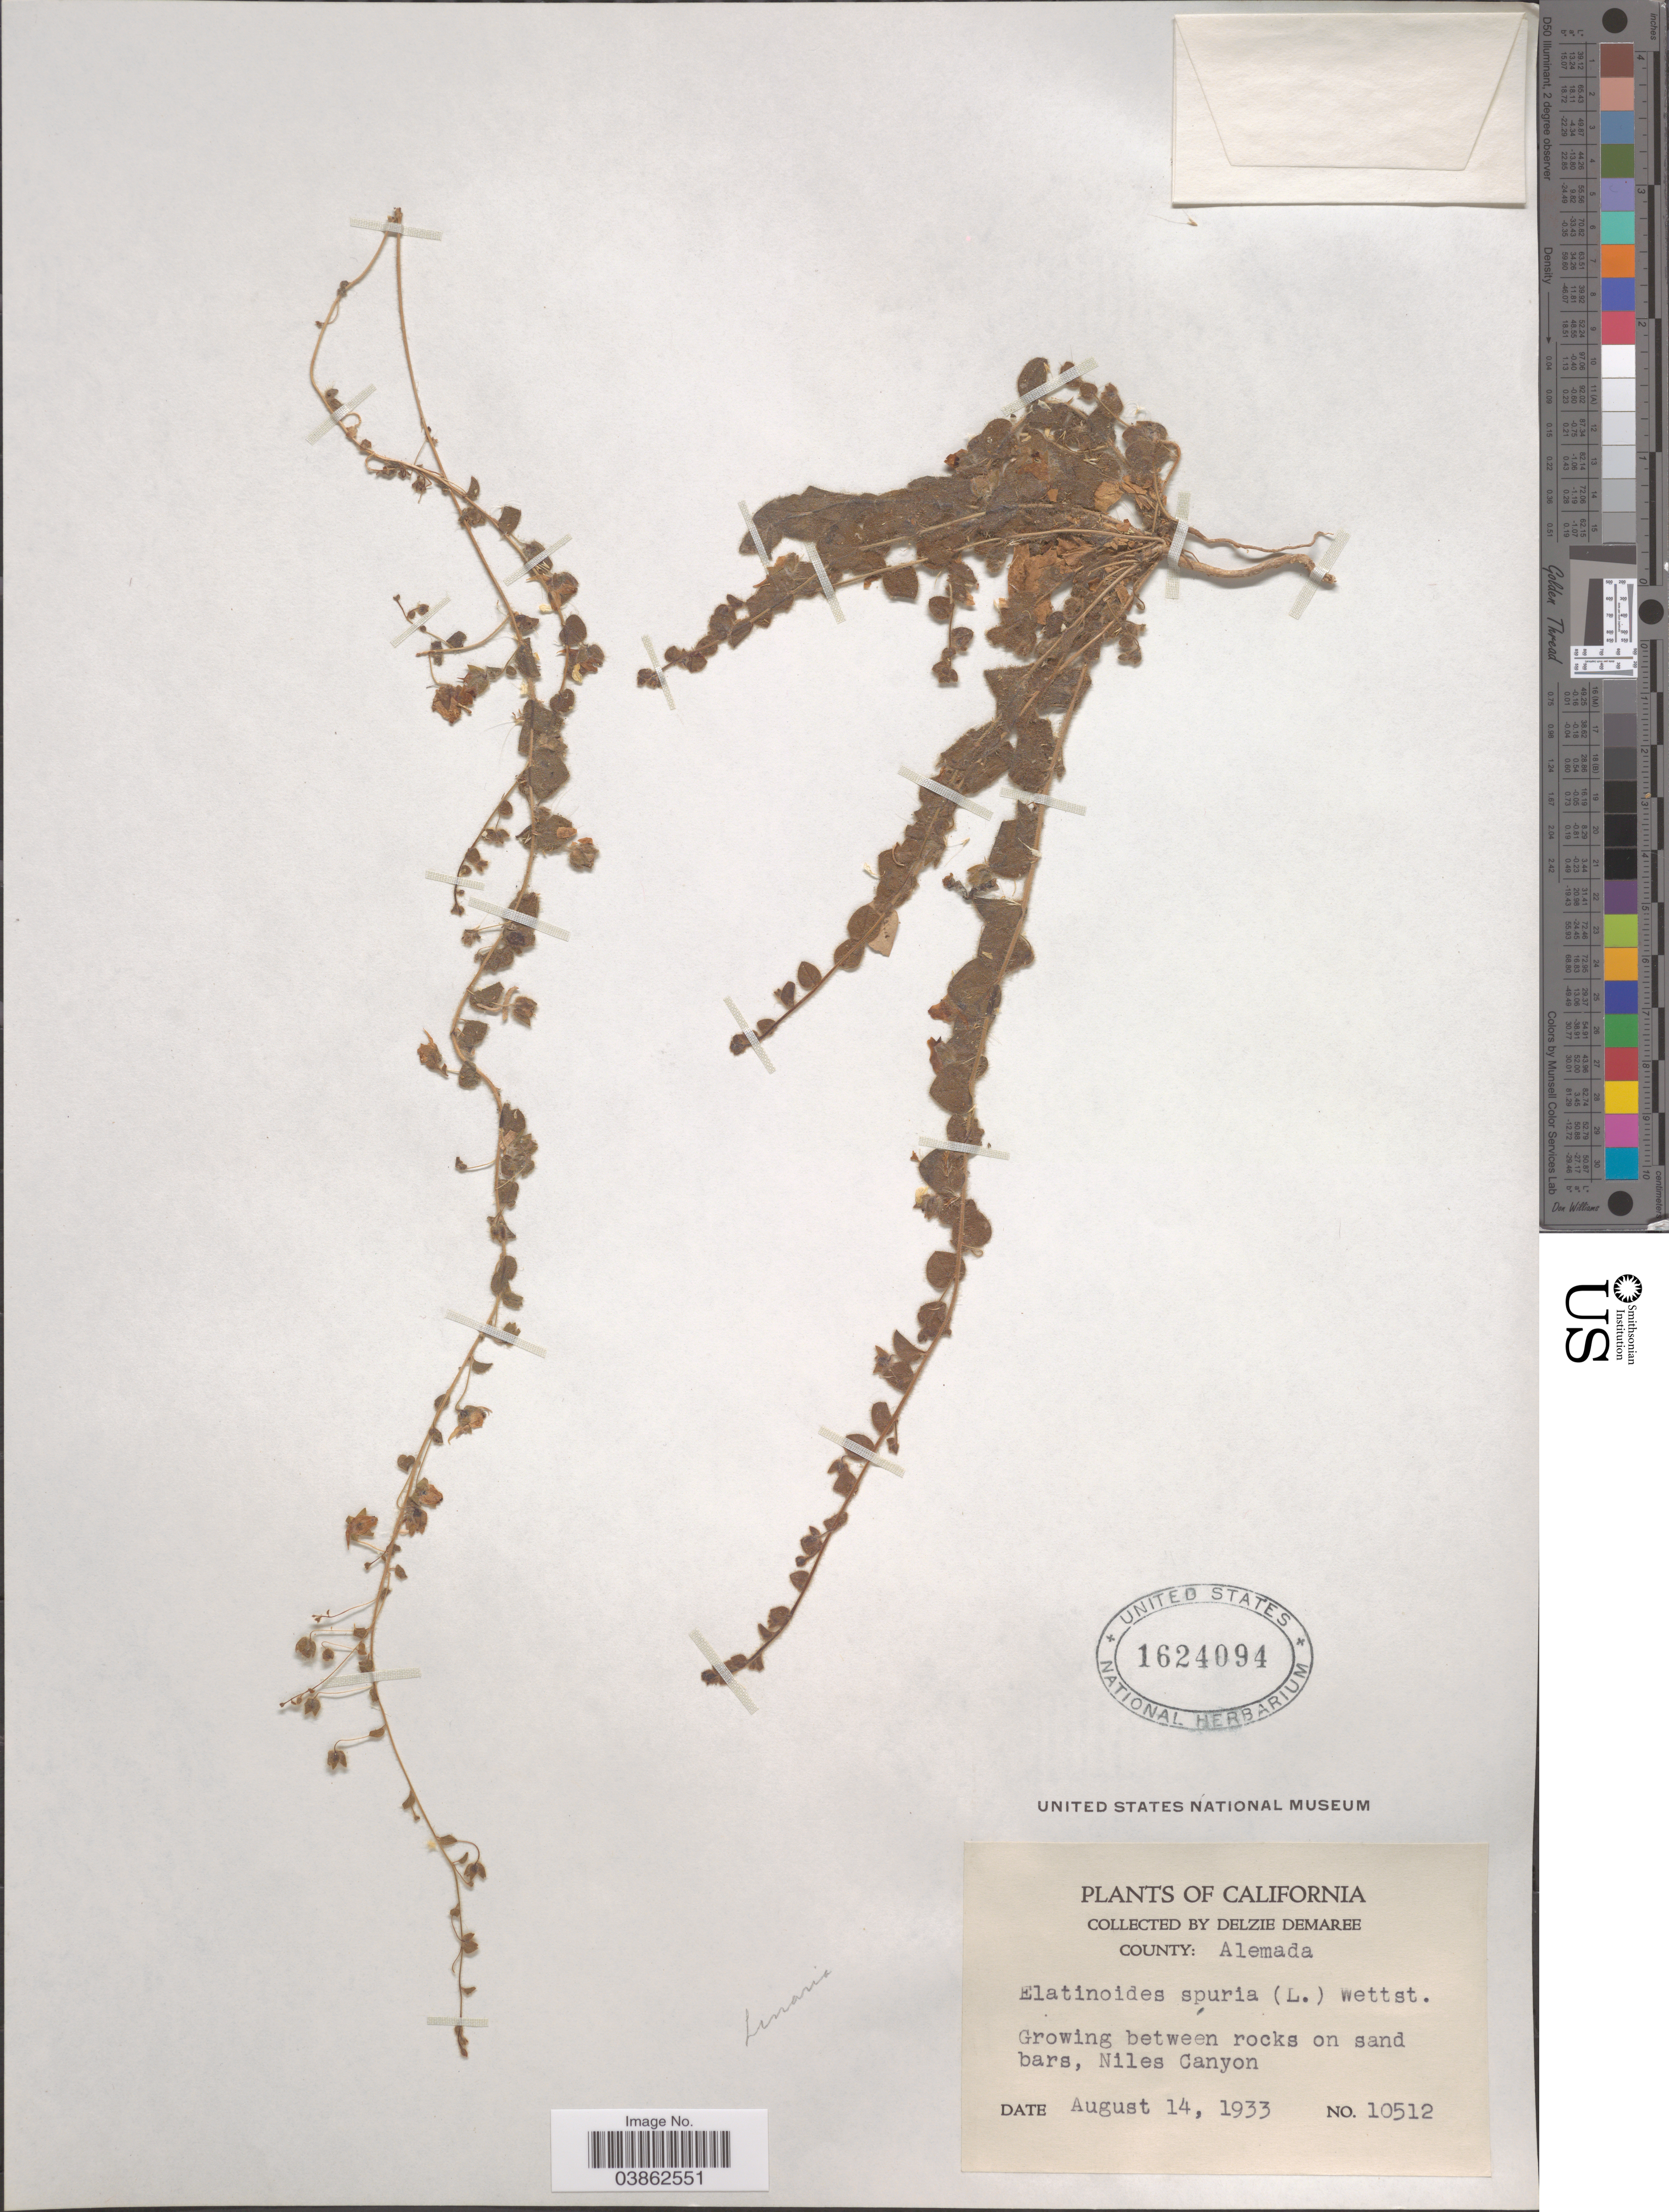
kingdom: Plantae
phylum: Tracheophyta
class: Magnoliopsida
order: Lamiales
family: Plantaginaceae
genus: Kickxia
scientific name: Kickxia spuria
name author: (L.) Dumort.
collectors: D. Demaree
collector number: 10512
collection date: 1933-08-14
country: United States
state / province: California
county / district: Alameda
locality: County: Alemada. Niles Canyon.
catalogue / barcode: US 1624094